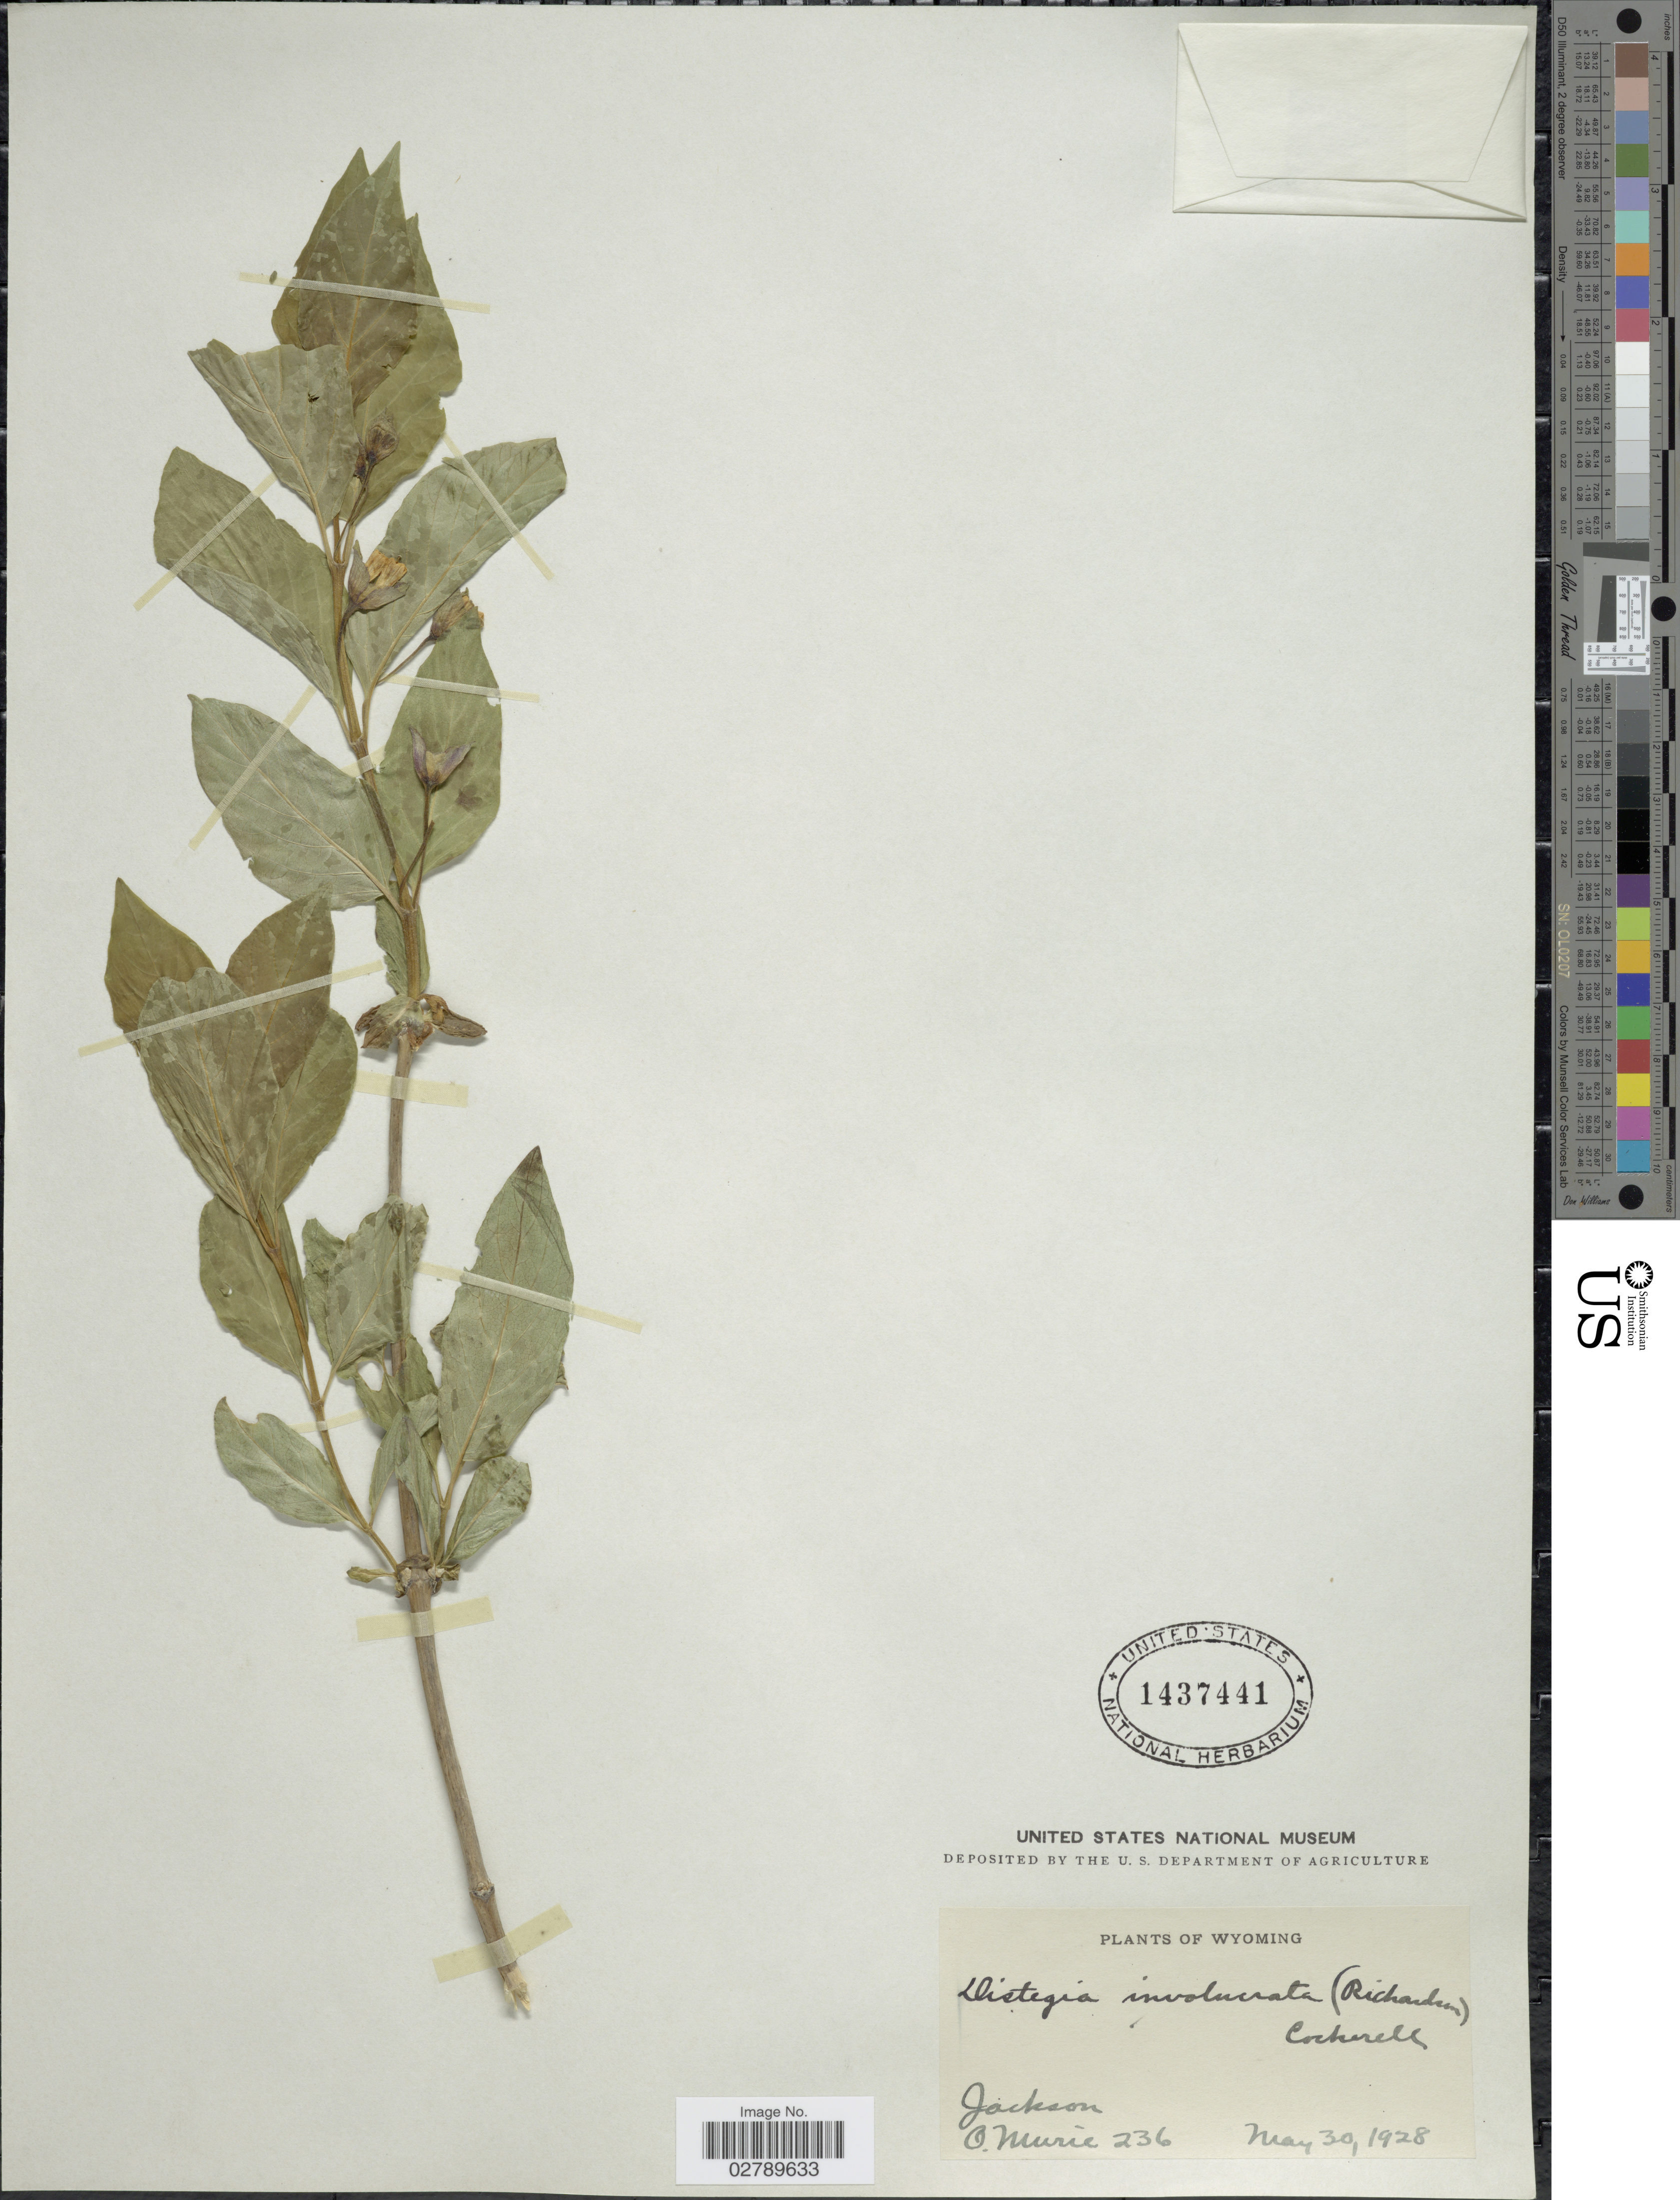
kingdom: Plantae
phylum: Tracheophyta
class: Magnoliopsida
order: Dipsacales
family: Caprifoliaceae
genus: Lonicera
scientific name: Lonicera involucrata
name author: (Richardson) Banks ex Spreng.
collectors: O. Murie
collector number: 236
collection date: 1928-05-30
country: United States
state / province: Wyoming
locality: Jackson.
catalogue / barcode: US 1437441